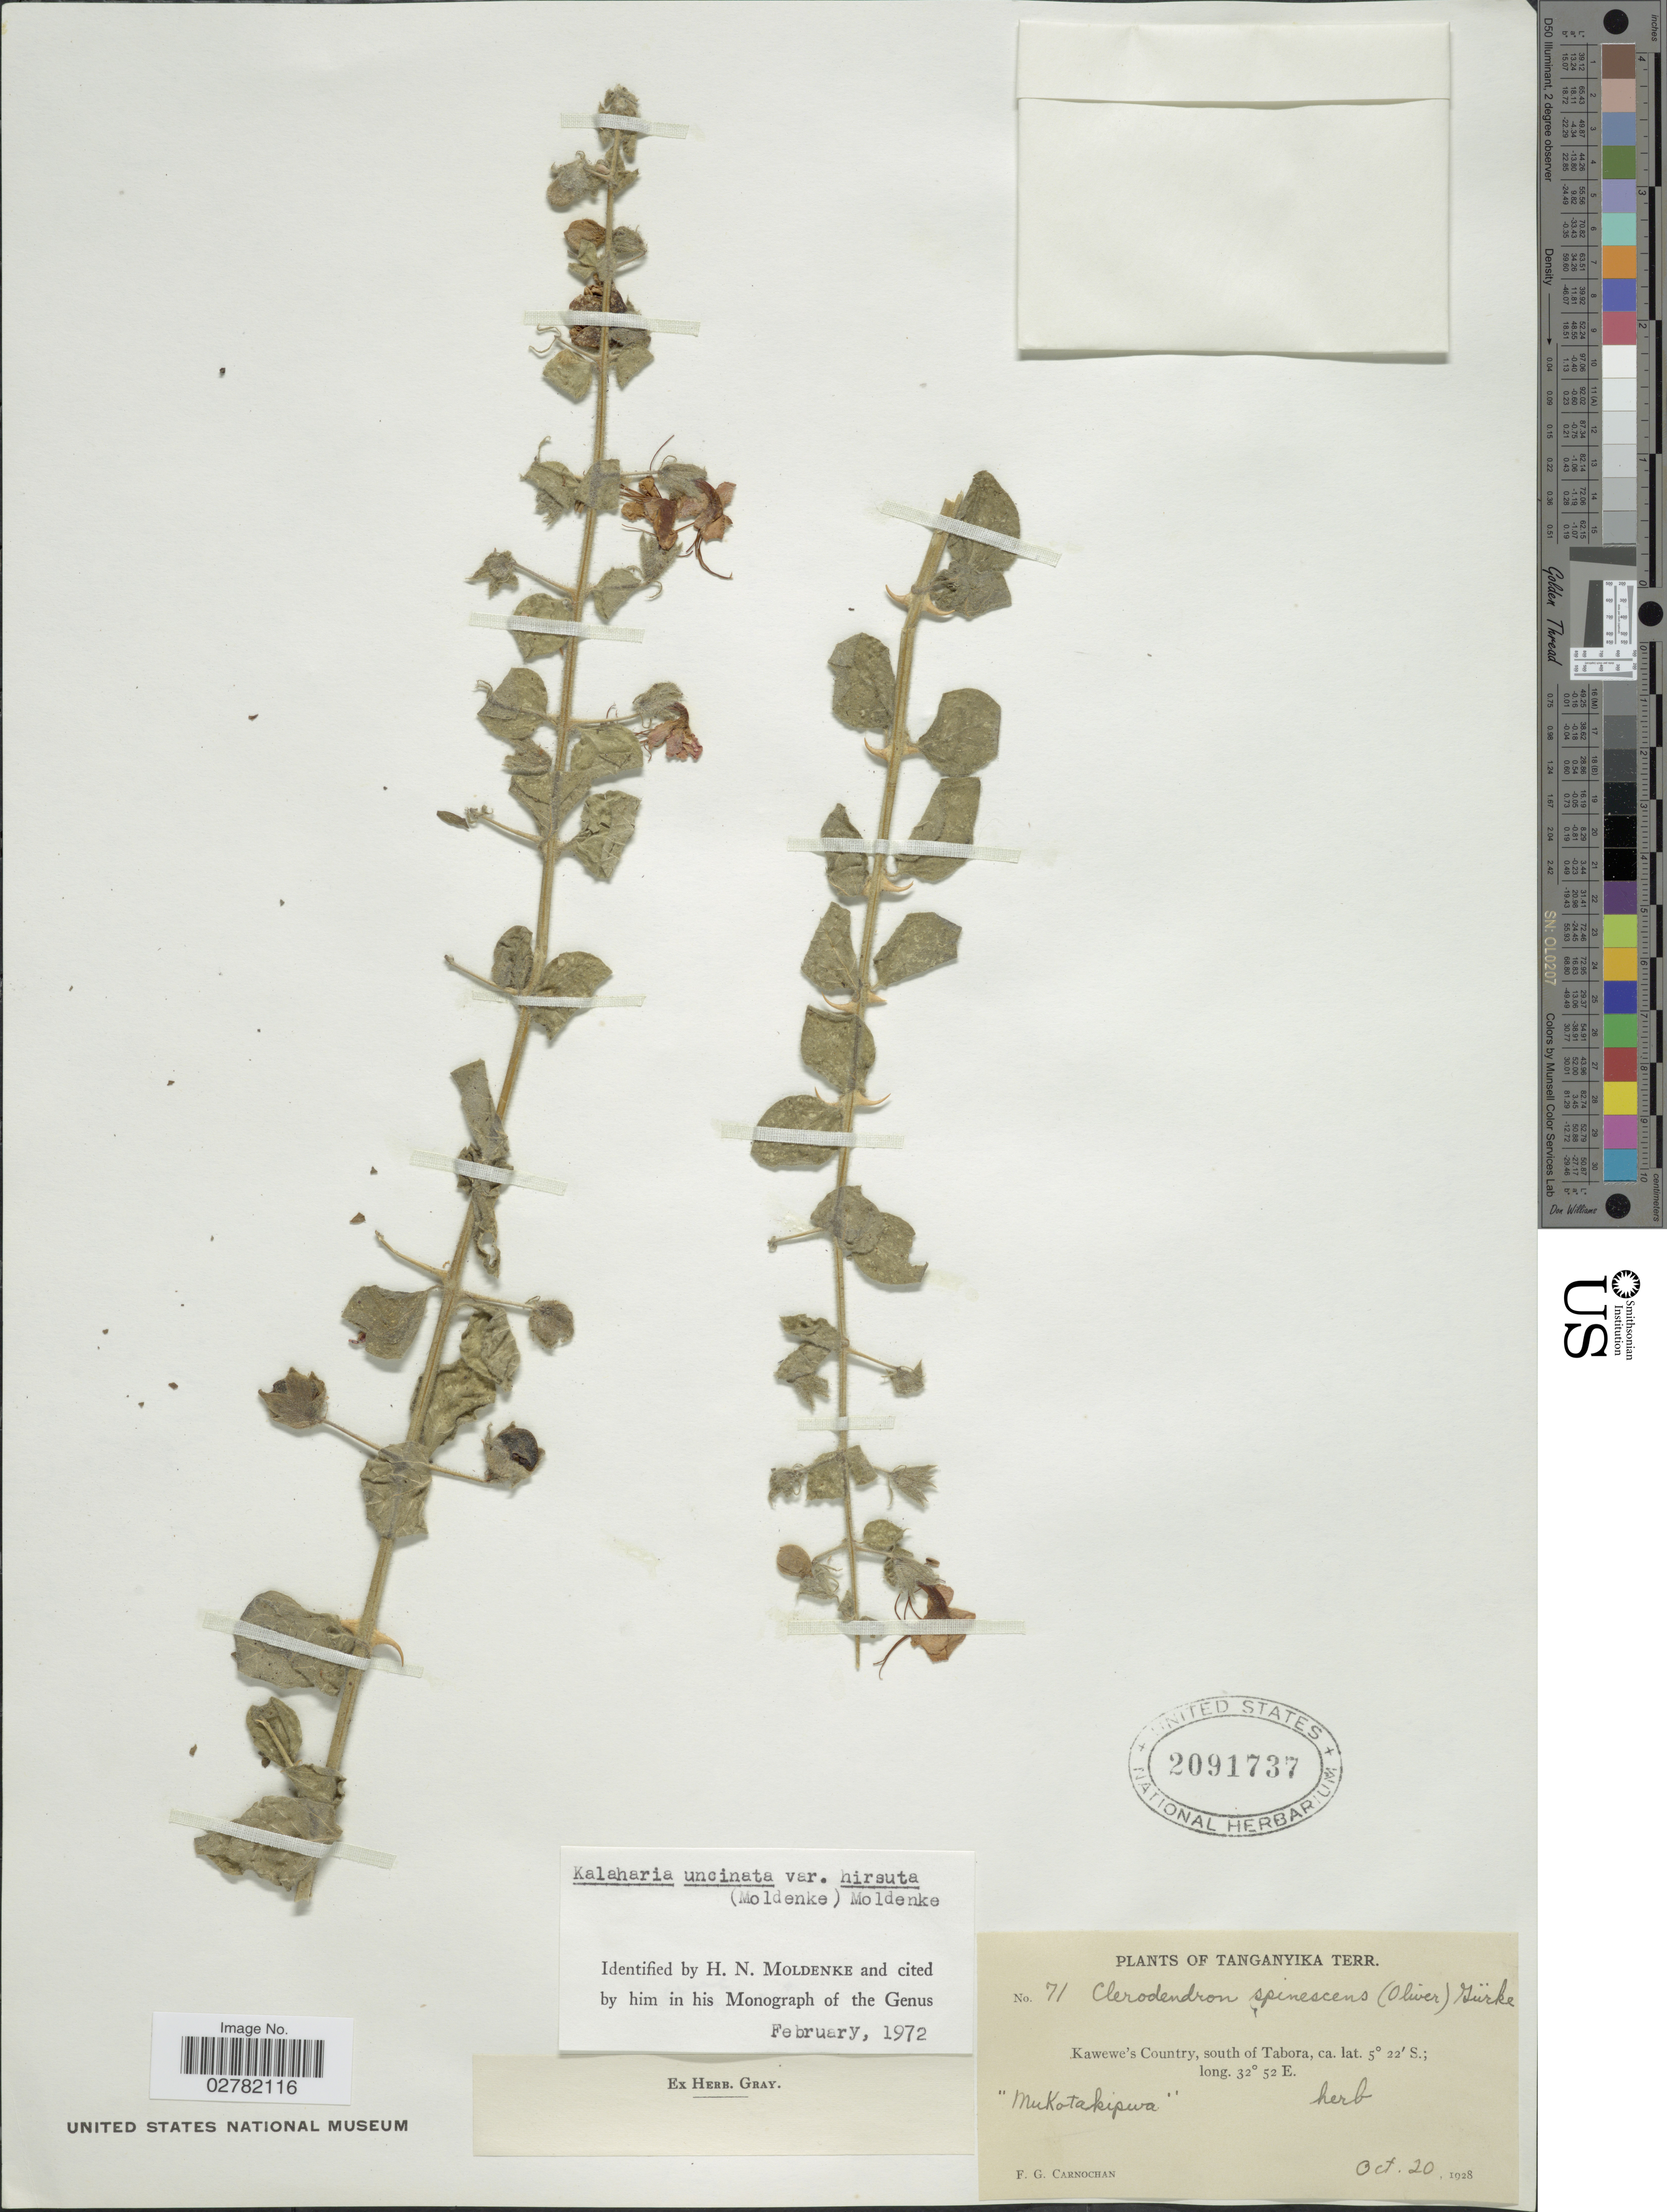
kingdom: Plantae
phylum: Tracheophyta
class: Magnoliopsida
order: Lamiales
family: Lamiaceae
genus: Kalaharia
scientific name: Kalaharia uncinata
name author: (Schinz) Moldenke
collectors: F. Carnochan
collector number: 71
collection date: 1928-10-20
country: Tanzania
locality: Tanganyika Terr. Kawewe's Country, South of Tabora.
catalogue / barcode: US 2091737